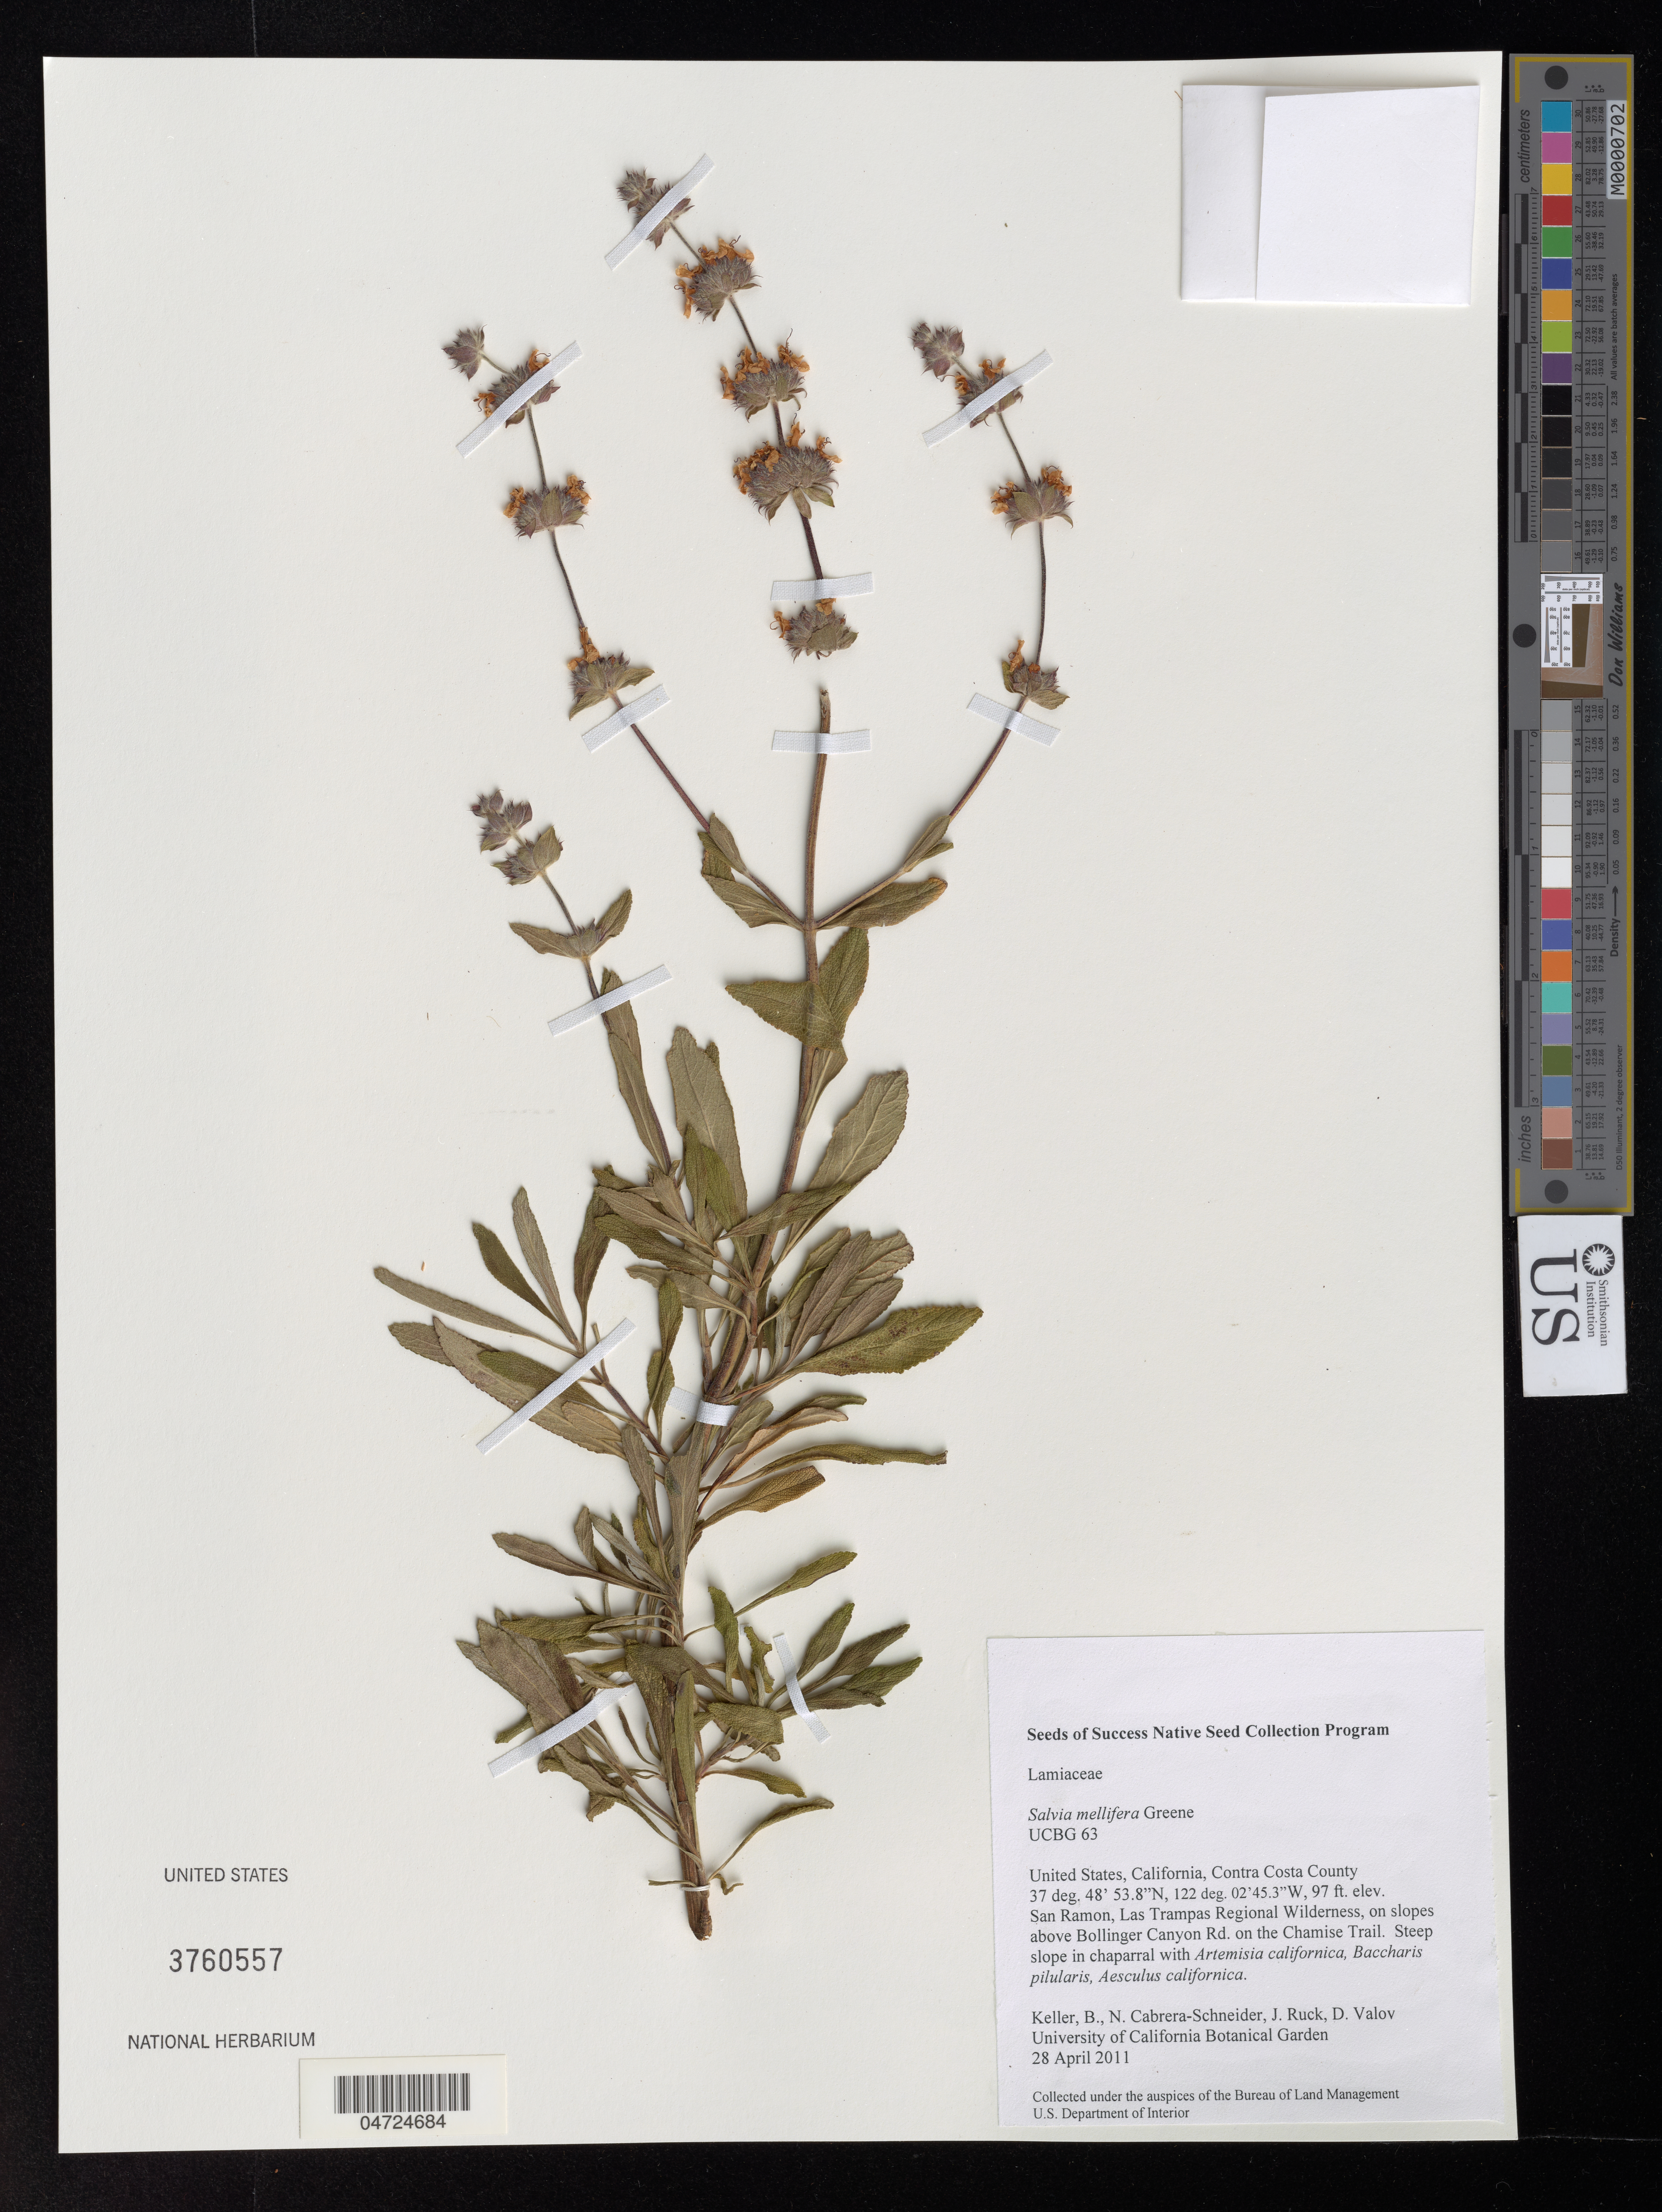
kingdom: Plantae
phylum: Tracheophyta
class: Magnoliopsida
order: Lamiales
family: Lamiaceae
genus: Salvia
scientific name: Salvia mellifera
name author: Greene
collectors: B. Keller & D. Valov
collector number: UCBG 63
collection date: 2011-04-28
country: United States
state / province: California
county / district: Contra Costa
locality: Contra Costa County. San Ramon, Las Trampas Regional Wilderness, on slopes above Bollinger Canyon Rd. on the Chamise Trail.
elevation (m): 30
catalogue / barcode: US 3760557